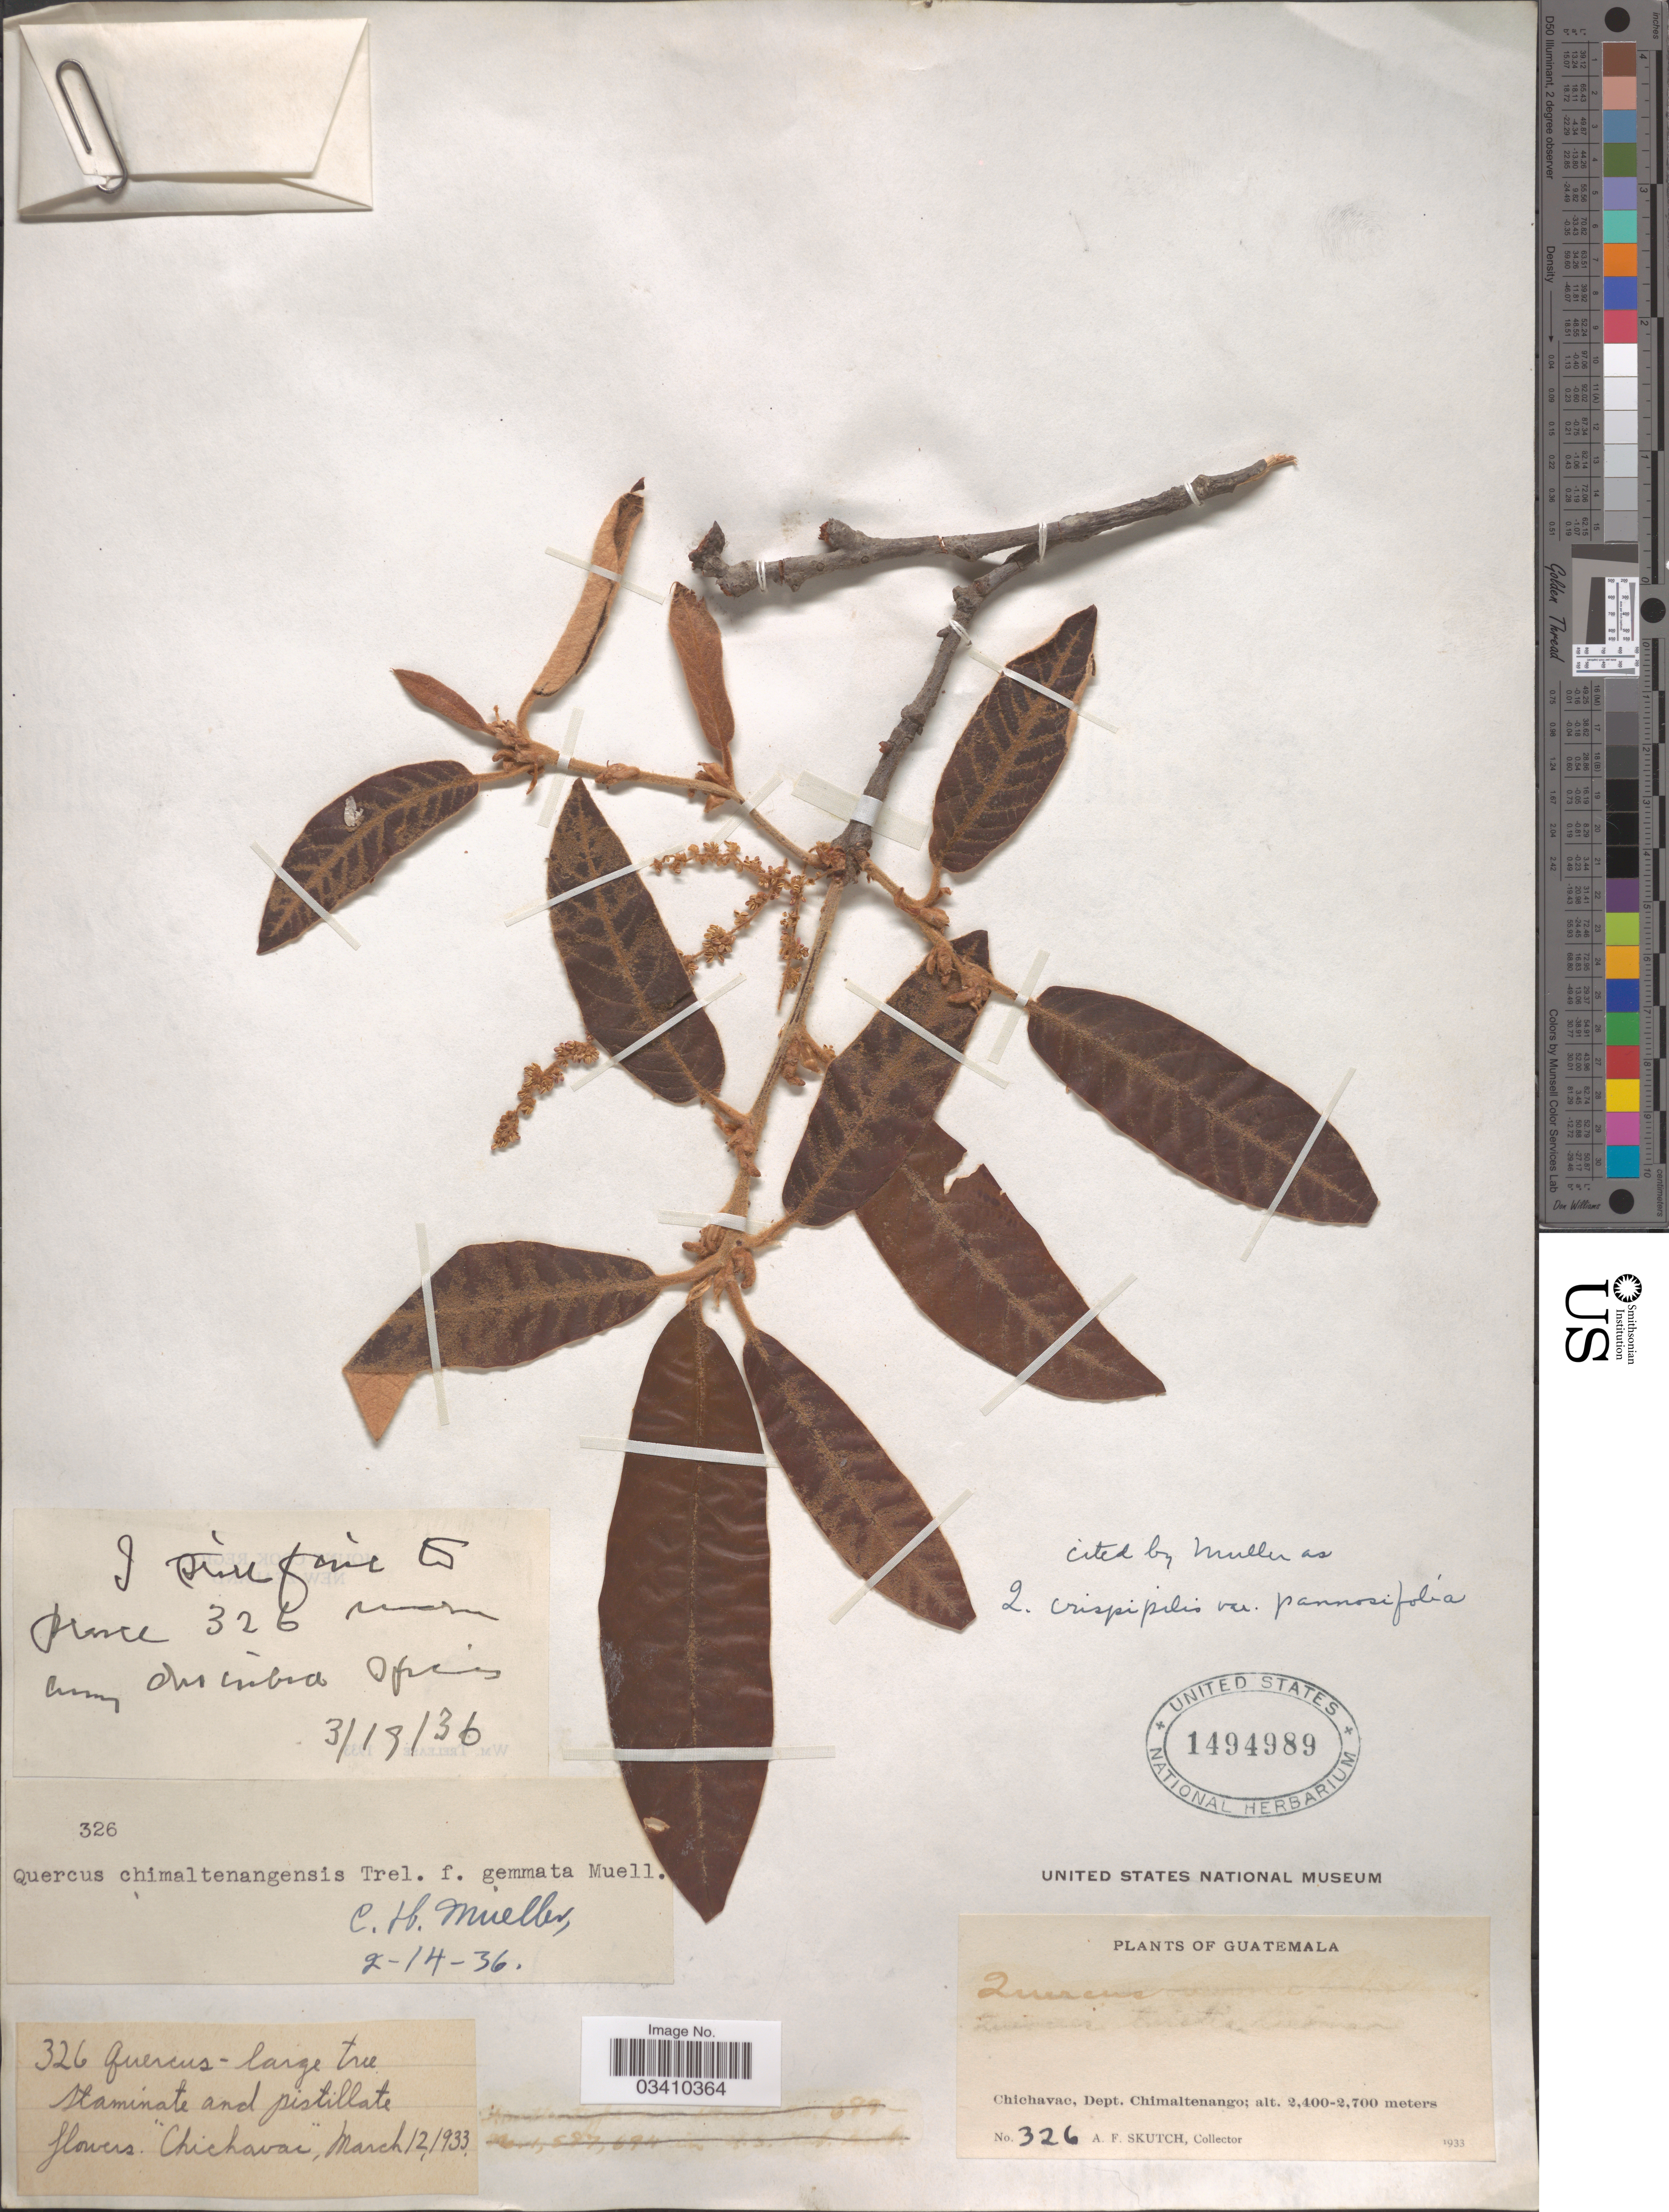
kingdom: Plantae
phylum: Tracheophyta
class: Magnoliopsida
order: Fagales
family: Fagaceae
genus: Quercus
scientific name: Quercus crispipilis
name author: Trel.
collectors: A. F. Skutch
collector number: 326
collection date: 1933-03-12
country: Guatemala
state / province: Chimaltenango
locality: Chichavac, Dept. Chimaltenango.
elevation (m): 2400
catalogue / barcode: US 1494989